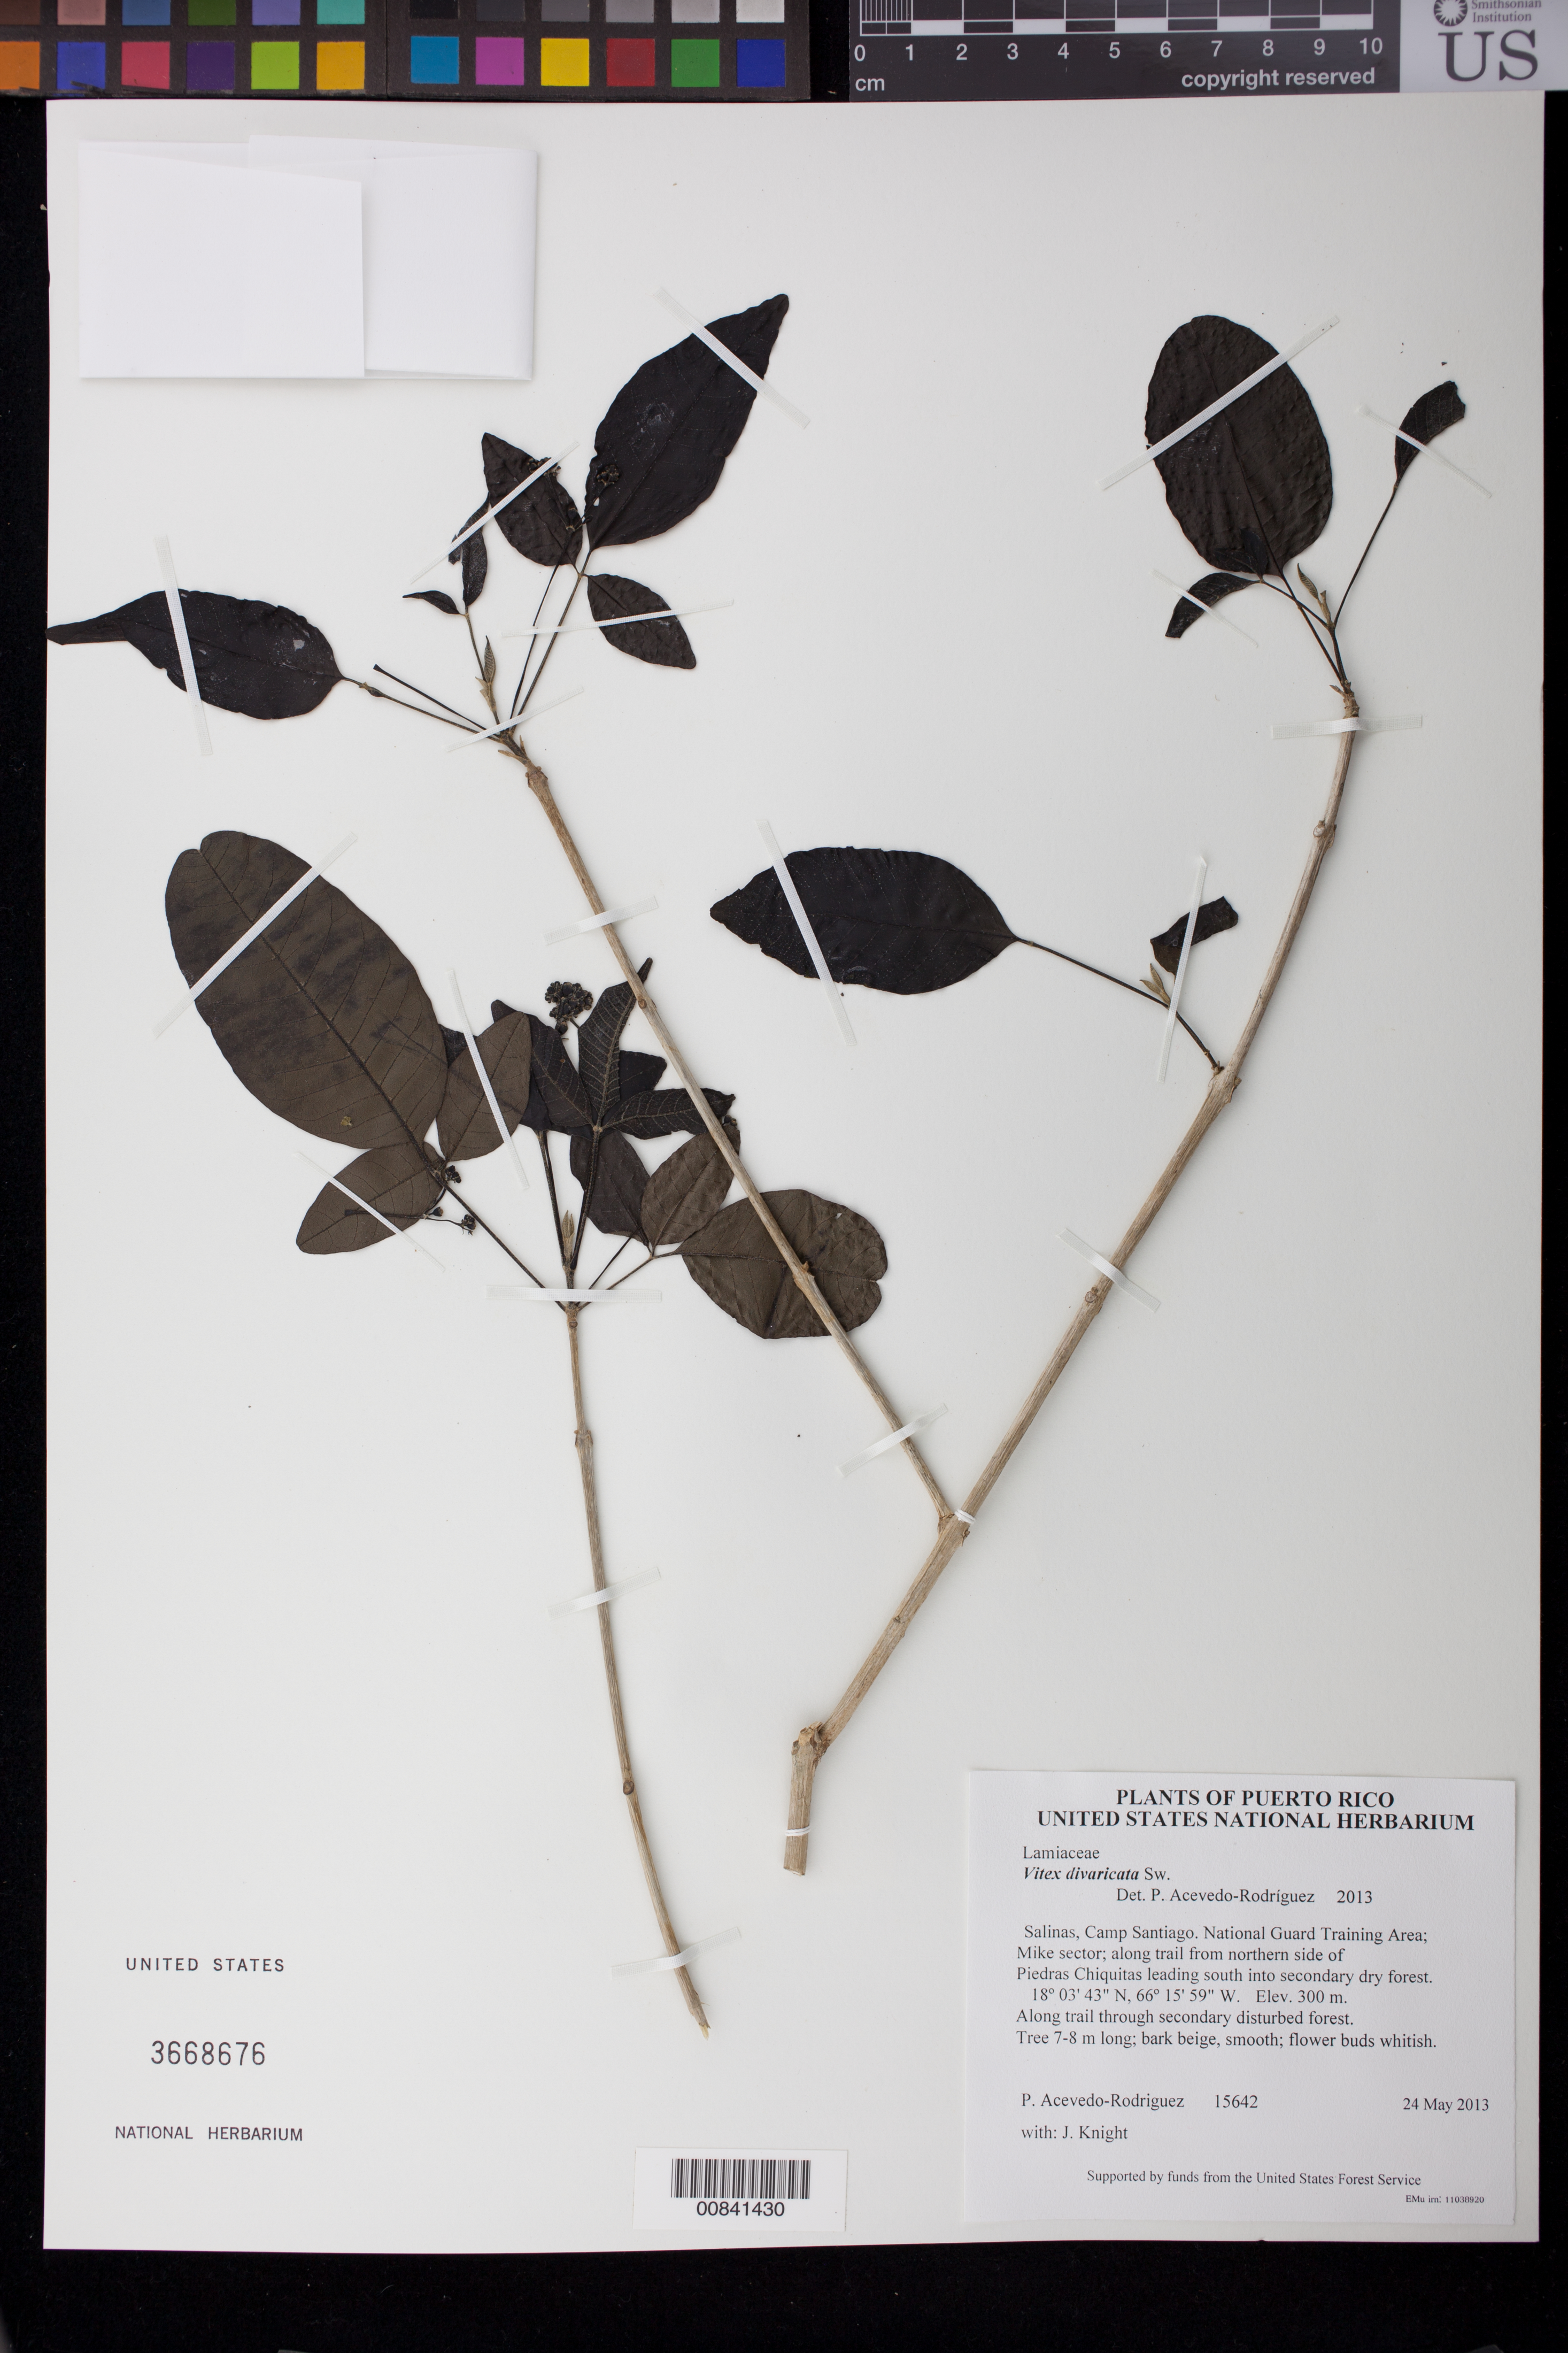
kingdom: Plantae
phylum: Tracheophyta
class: Magnoliopsida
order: Lamiales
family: Lamiaceae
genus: Vitex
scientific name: Vitex divaricata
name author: Sw.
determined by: Acevedo-Rodríguez, P., (BOT), Smithsonian Institution - National Museum of Natural History (UNITED STATES)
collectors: P. Acevedo-Rodr. & J. Knight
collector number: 15642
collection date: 2013-05-24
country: Puerto Rico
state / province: Salinas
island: Puerto Rico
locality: Camp Santiago. National Guard Training Area; Mike sector; along trail from northern side of Piedras Chiquitas leading south into secondary dry forest.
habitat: Along trail through secondary disturbed forest.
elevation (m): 300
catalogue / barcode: US 3668676